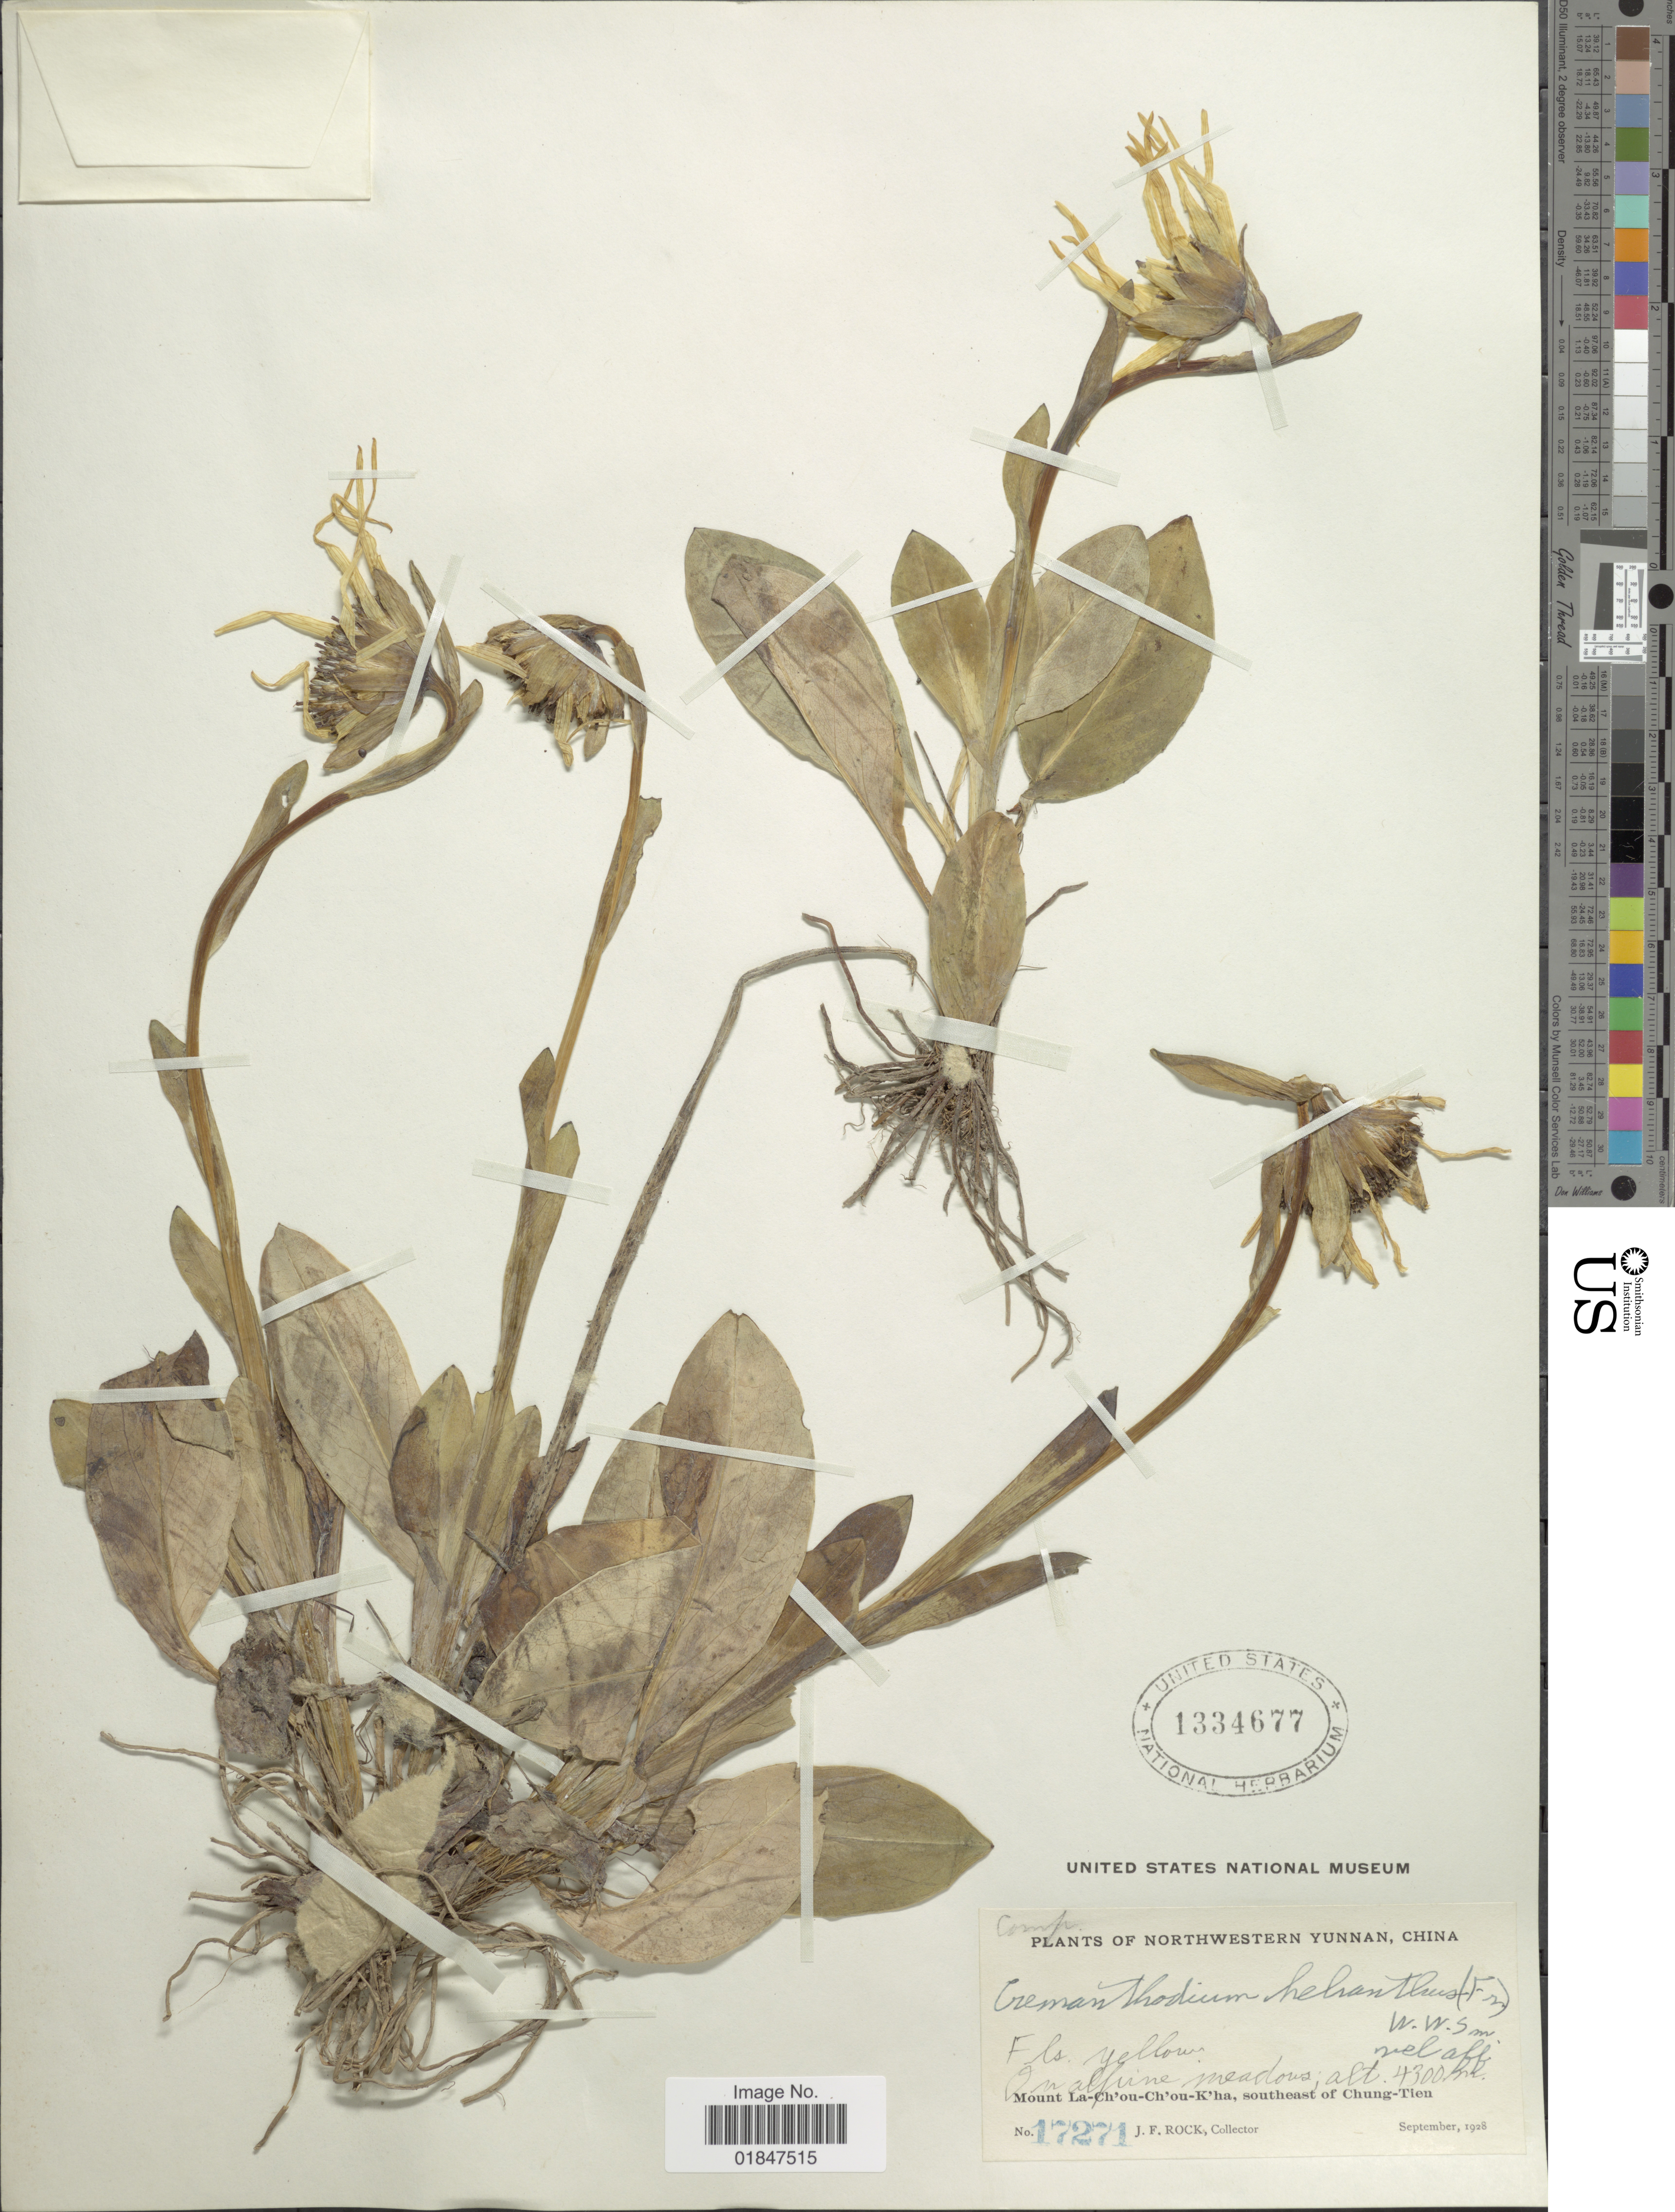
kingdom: Plantae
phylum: Tracheophyta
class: Magnoliopsida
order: Asterales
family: Asteraceae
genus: Cremanthodium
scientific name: Cremanthodium helianthus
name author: (Franch.) W.W. Sm.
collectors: J. Rock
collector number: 17271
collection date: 1928-09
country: China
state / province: Yunnan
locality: Northwestern Yunnan, Mount La-Ch'ou-Ch'ou=K'ha, southeast of Chung-Tien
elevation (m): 4300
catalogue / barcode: US 1334677